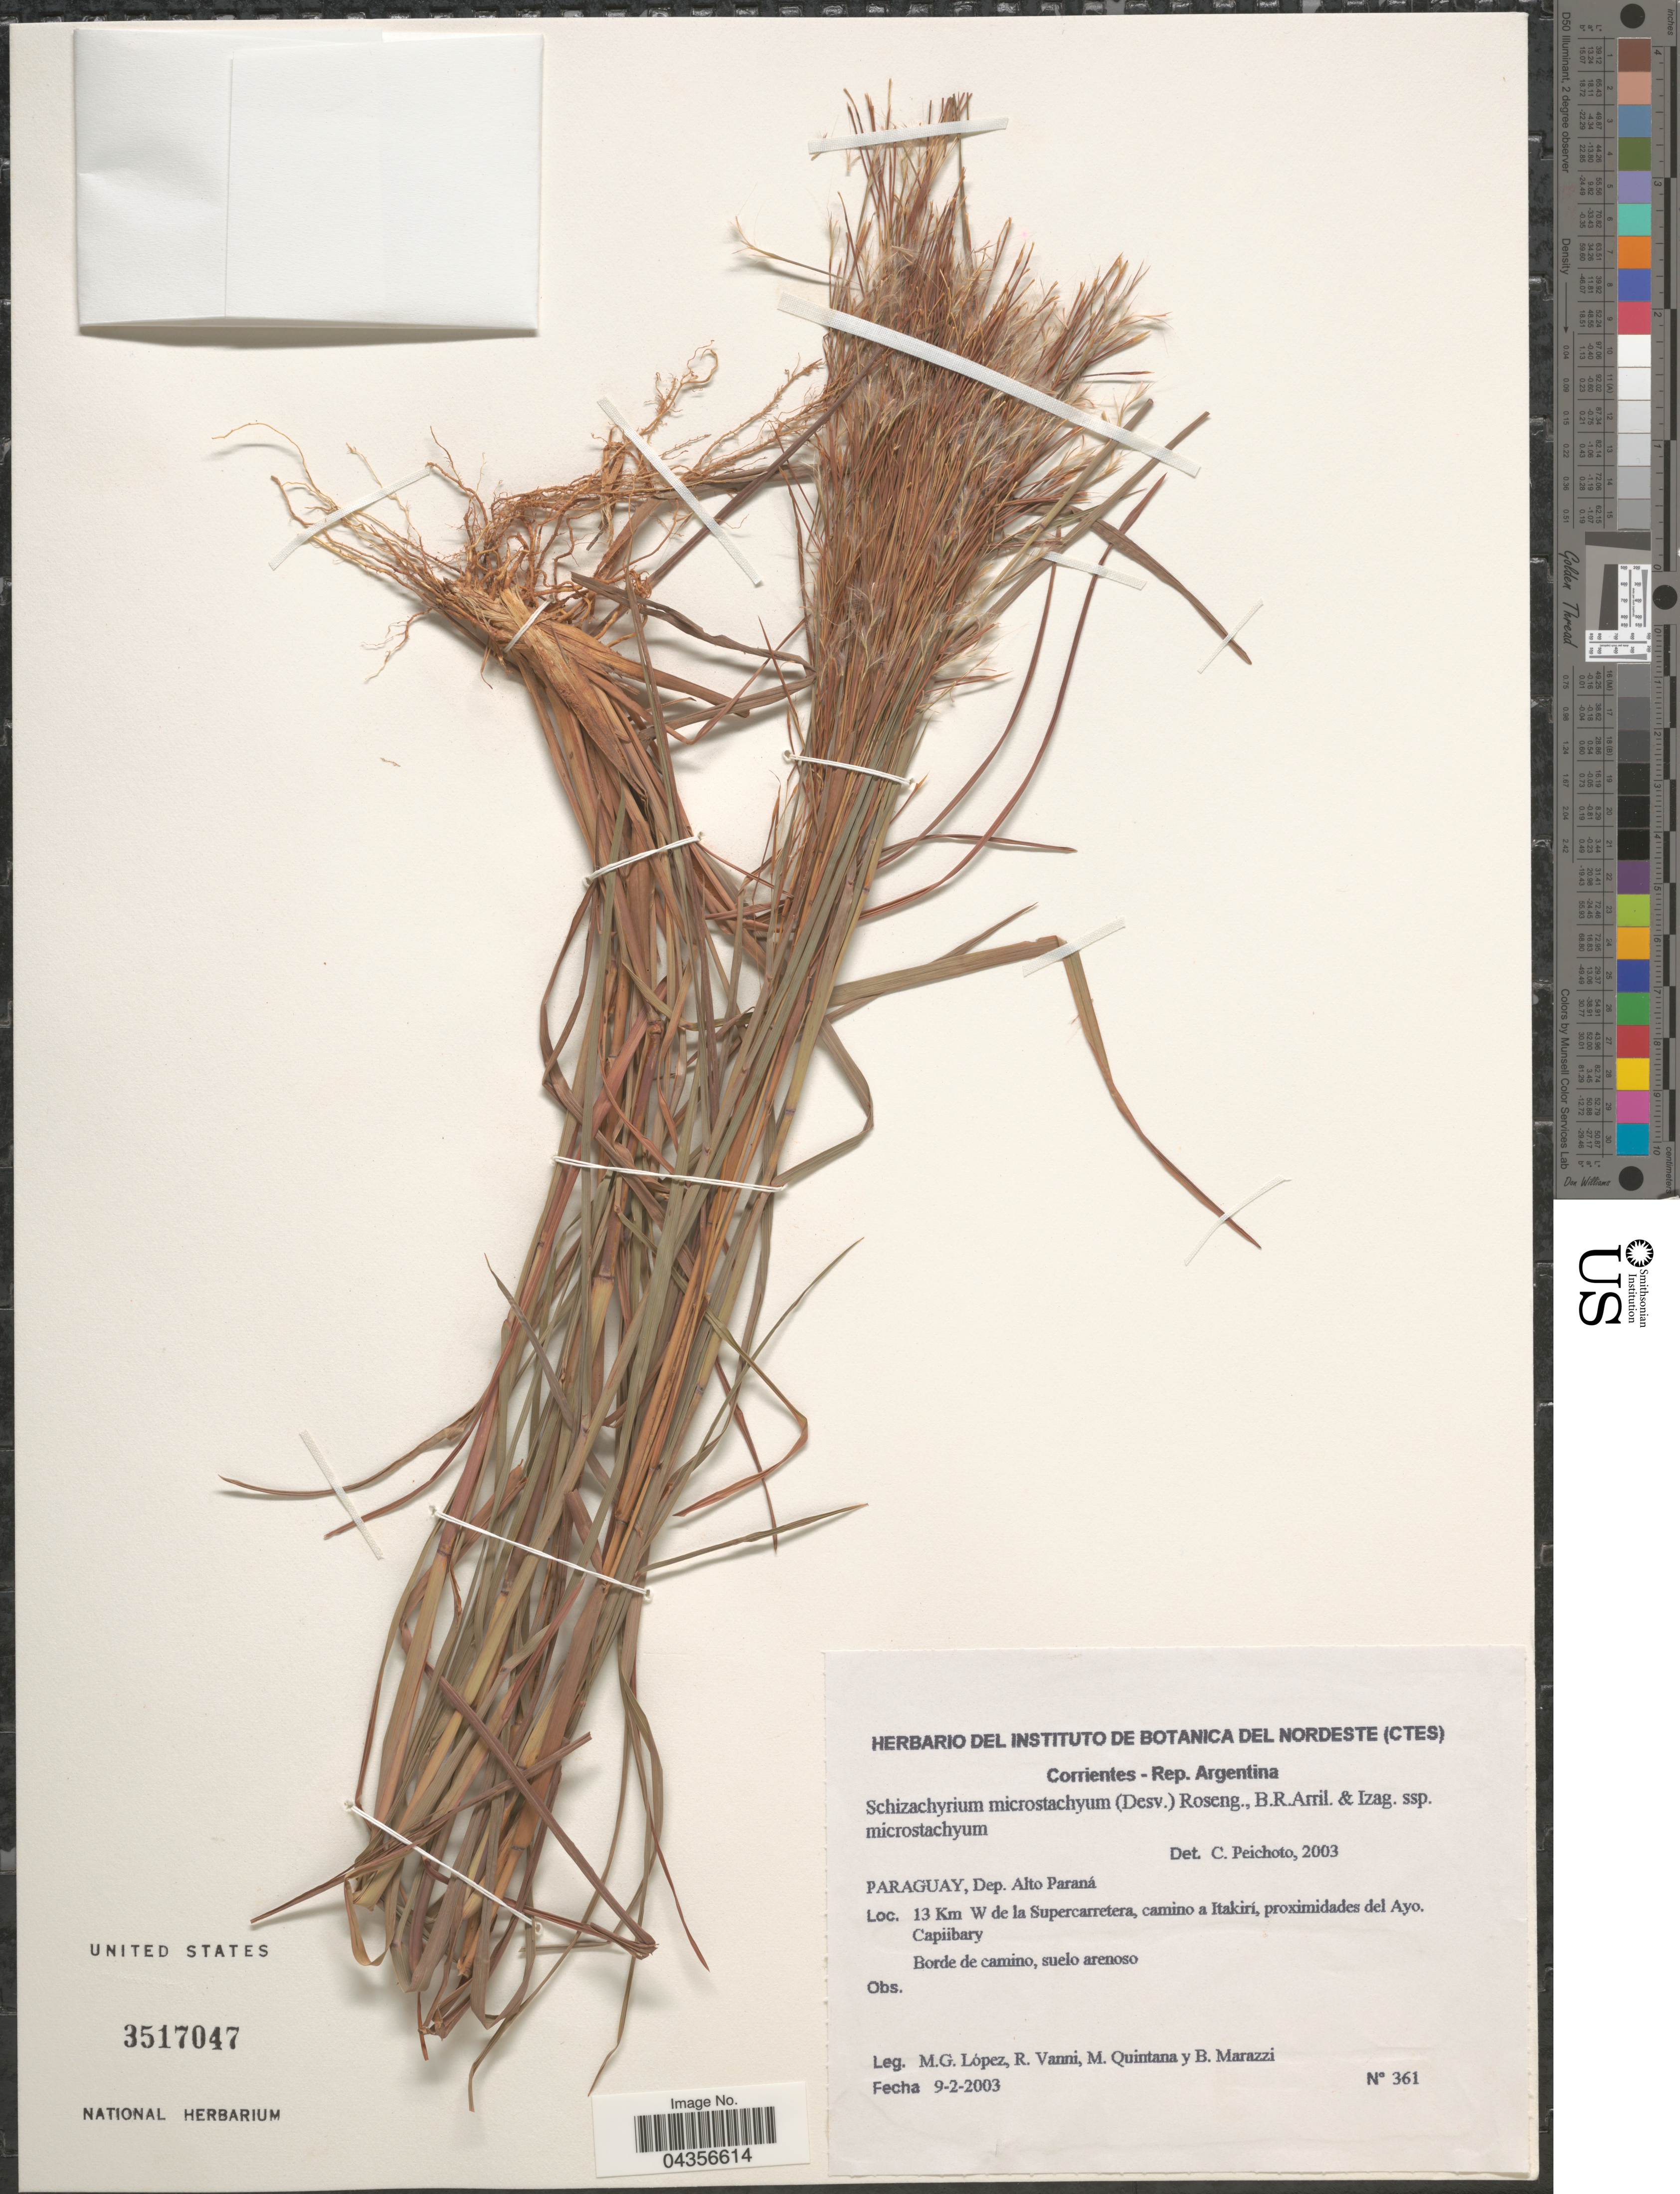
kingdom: Plantae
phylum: Tracheophyta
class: Liliopsida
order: Poales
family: Poaceae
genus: Schizachyrium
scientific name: Schizachyrium microstachyum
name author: (Desv. ex Ham.) Roseng. et al.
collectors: M. López, R. Vanni, M. Quintana & B. Marazzi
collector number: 361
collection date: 2003-02-09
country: Paraguay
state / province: Alto Parana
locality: Dep. Alto Paraná. 13 Km W de la Supercarretera, camino a Itakirí, proximidades del Ayo. Capiibary.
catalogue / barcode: US 3517047